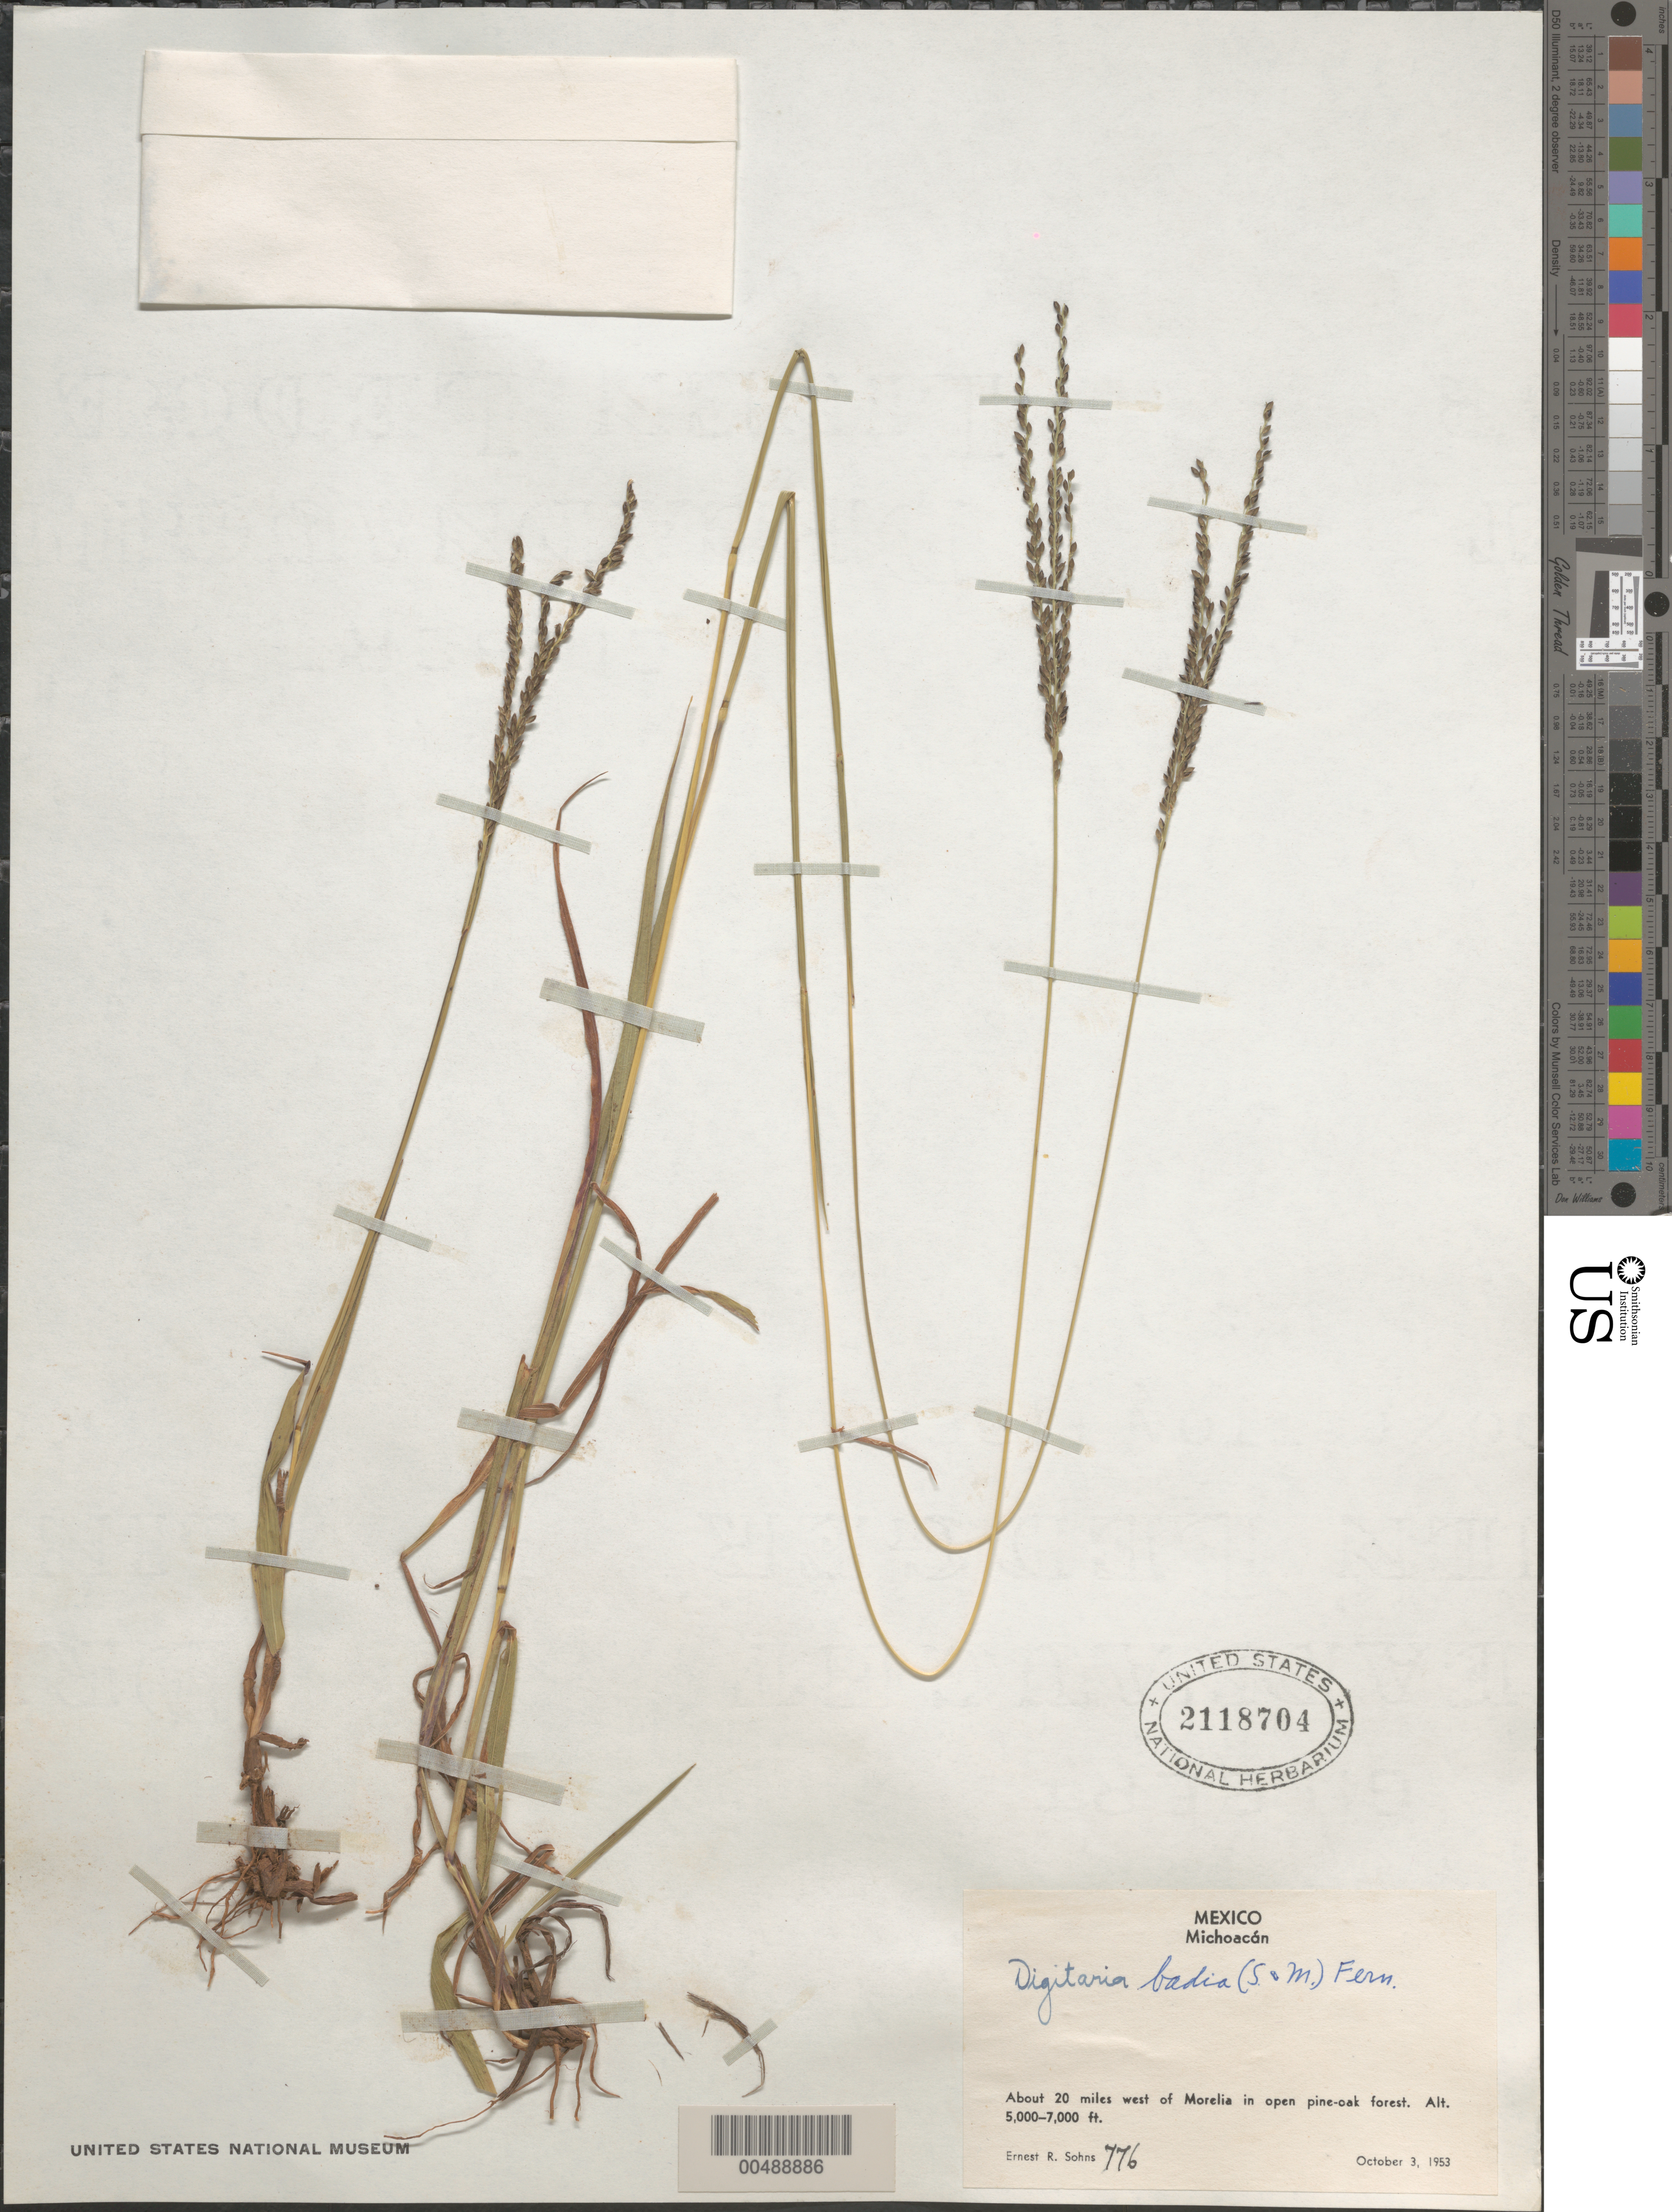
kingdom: Plantae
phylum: Tracheophyta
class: Liliopsida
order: Poales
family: Poaceae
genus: Digitaria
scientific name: Digitaria badia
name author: (Scribn. & Merr.) Fernald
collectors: E. R. Sohns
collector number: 776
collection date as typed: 3 Oct 1953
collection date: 1953-10-03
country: Mexico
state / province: Michoacán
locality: About 20 mi W of Morelia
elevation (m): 1524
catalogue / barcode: US 2118704